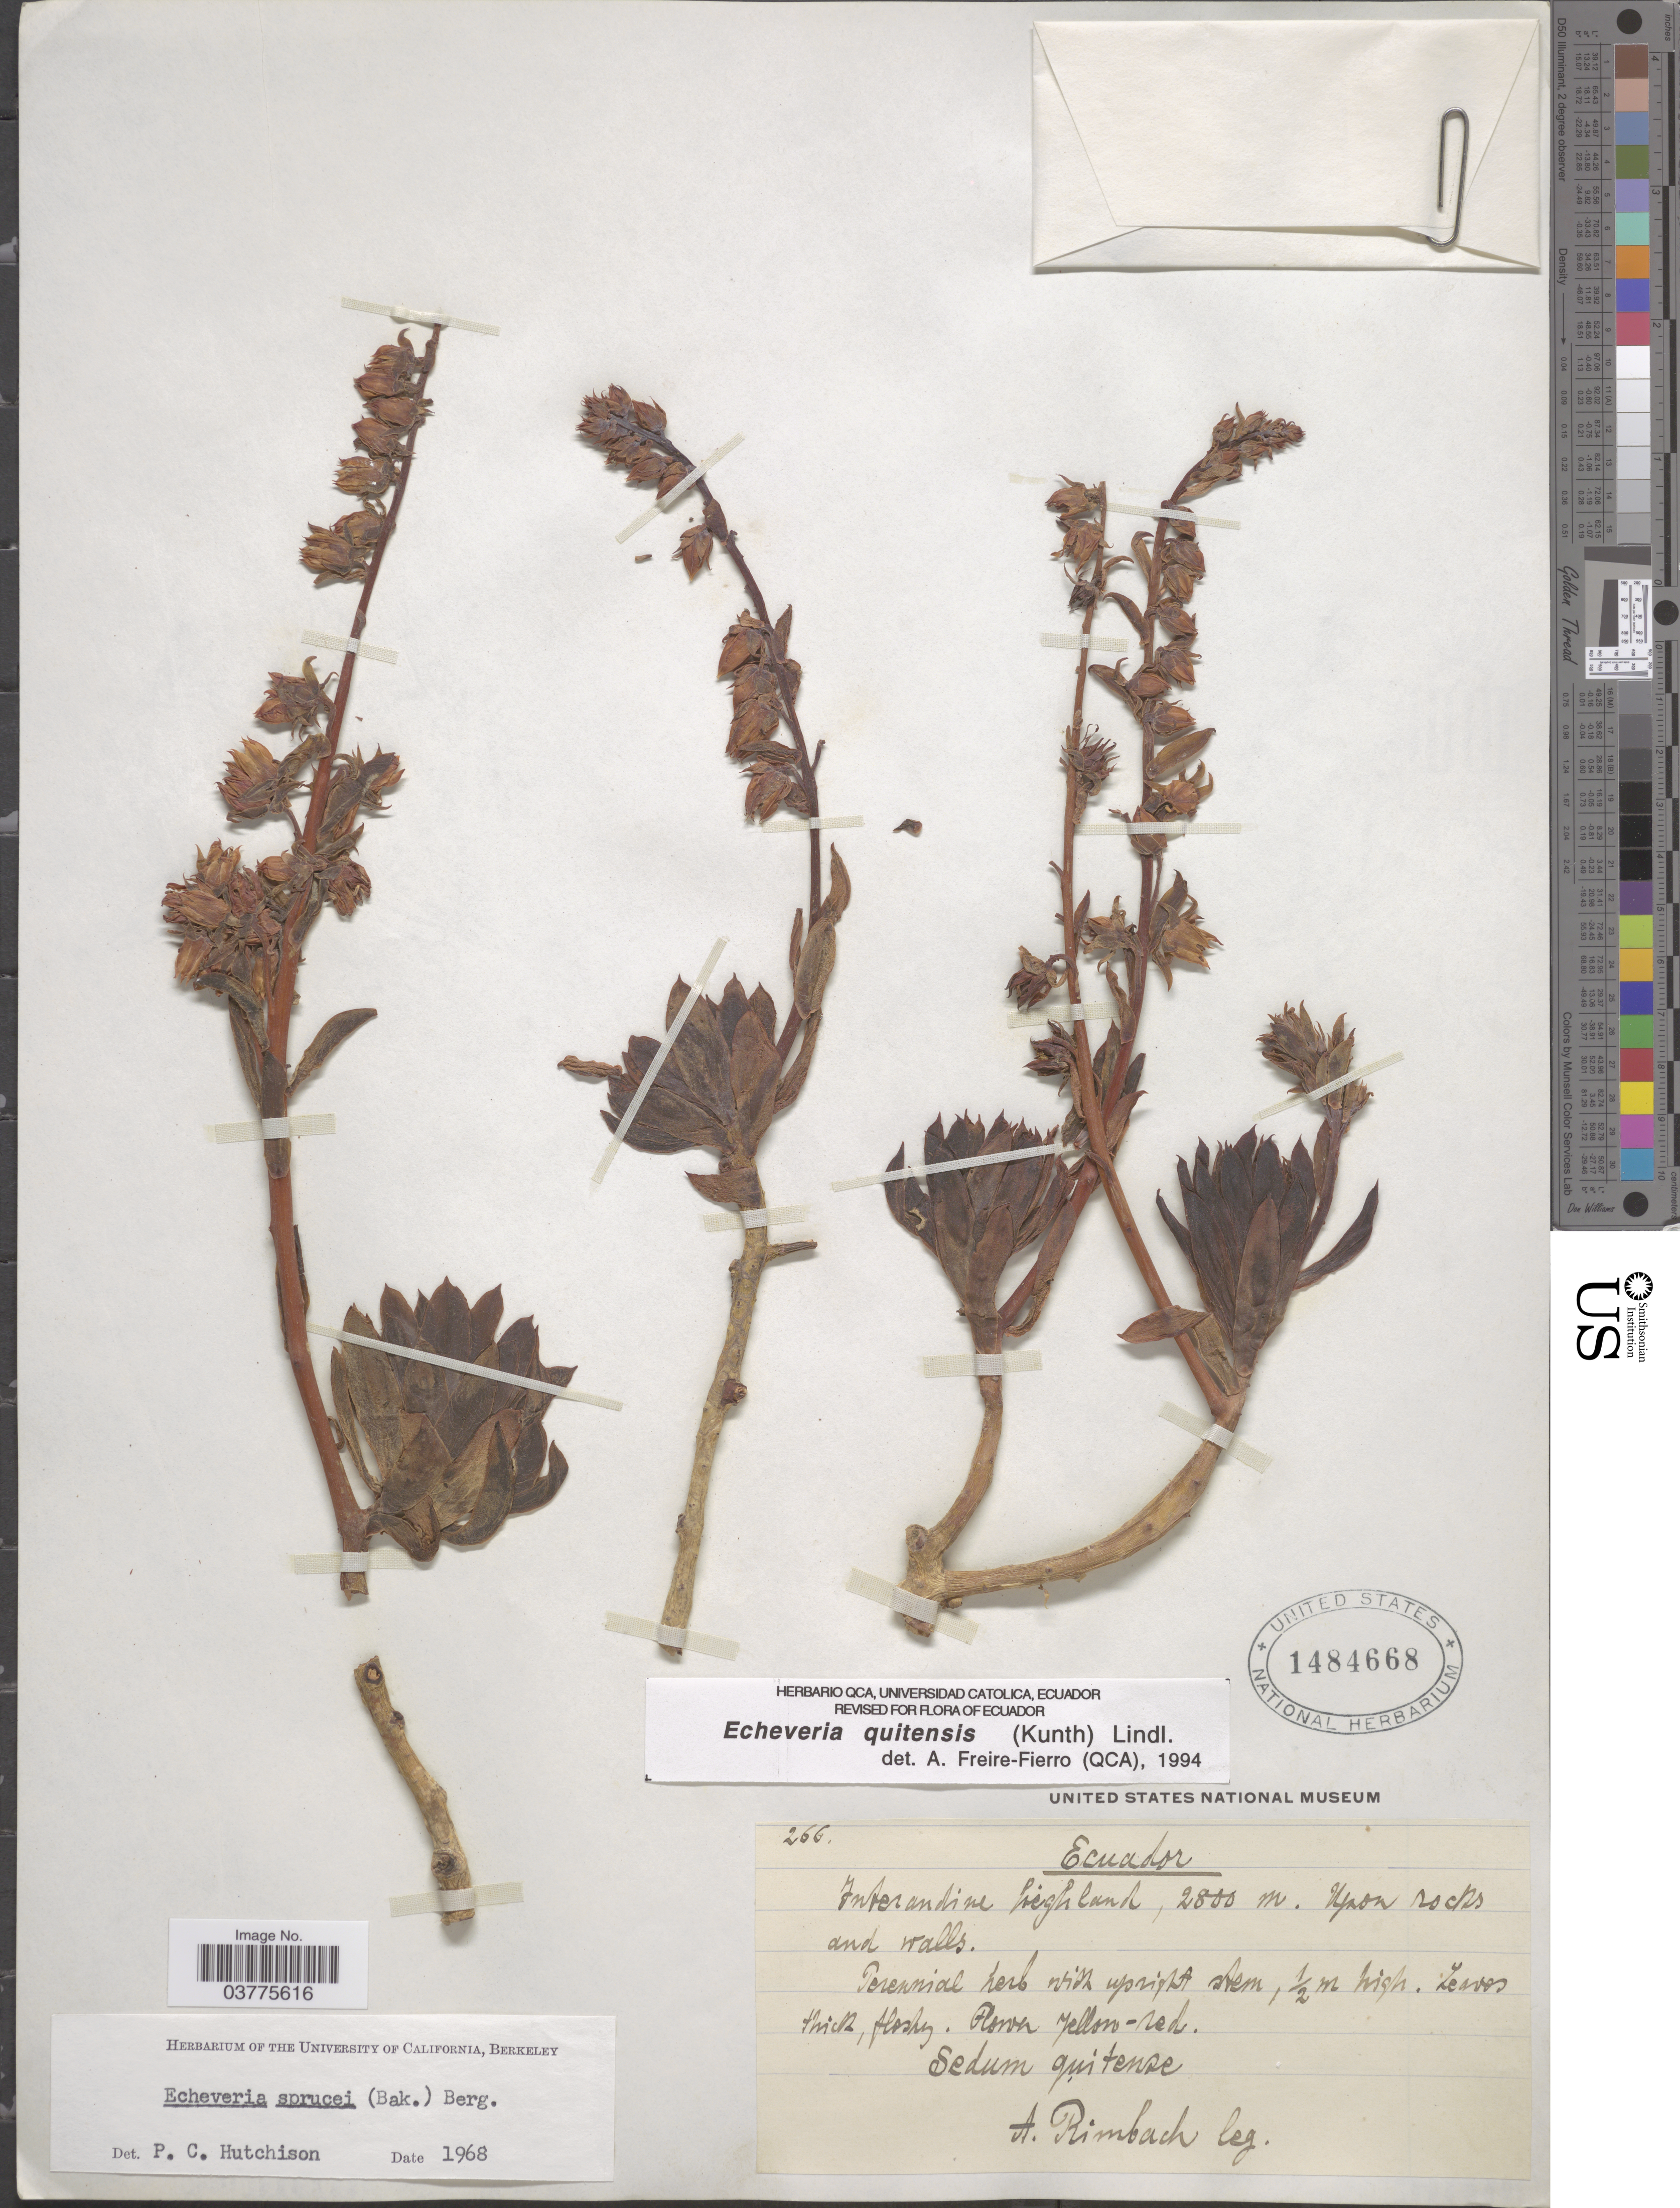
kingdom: Plantae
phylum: Tracheophyta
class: Magnoliopsida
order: Saxifragales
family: Crassulaceae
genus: Echeveria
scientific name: Echeveria quitensis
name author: (Kunth) Lindl.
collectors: A. Rimbach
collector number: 266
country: Ecuador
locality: Interandine highland.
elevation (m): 2800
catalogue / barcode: US 1484668